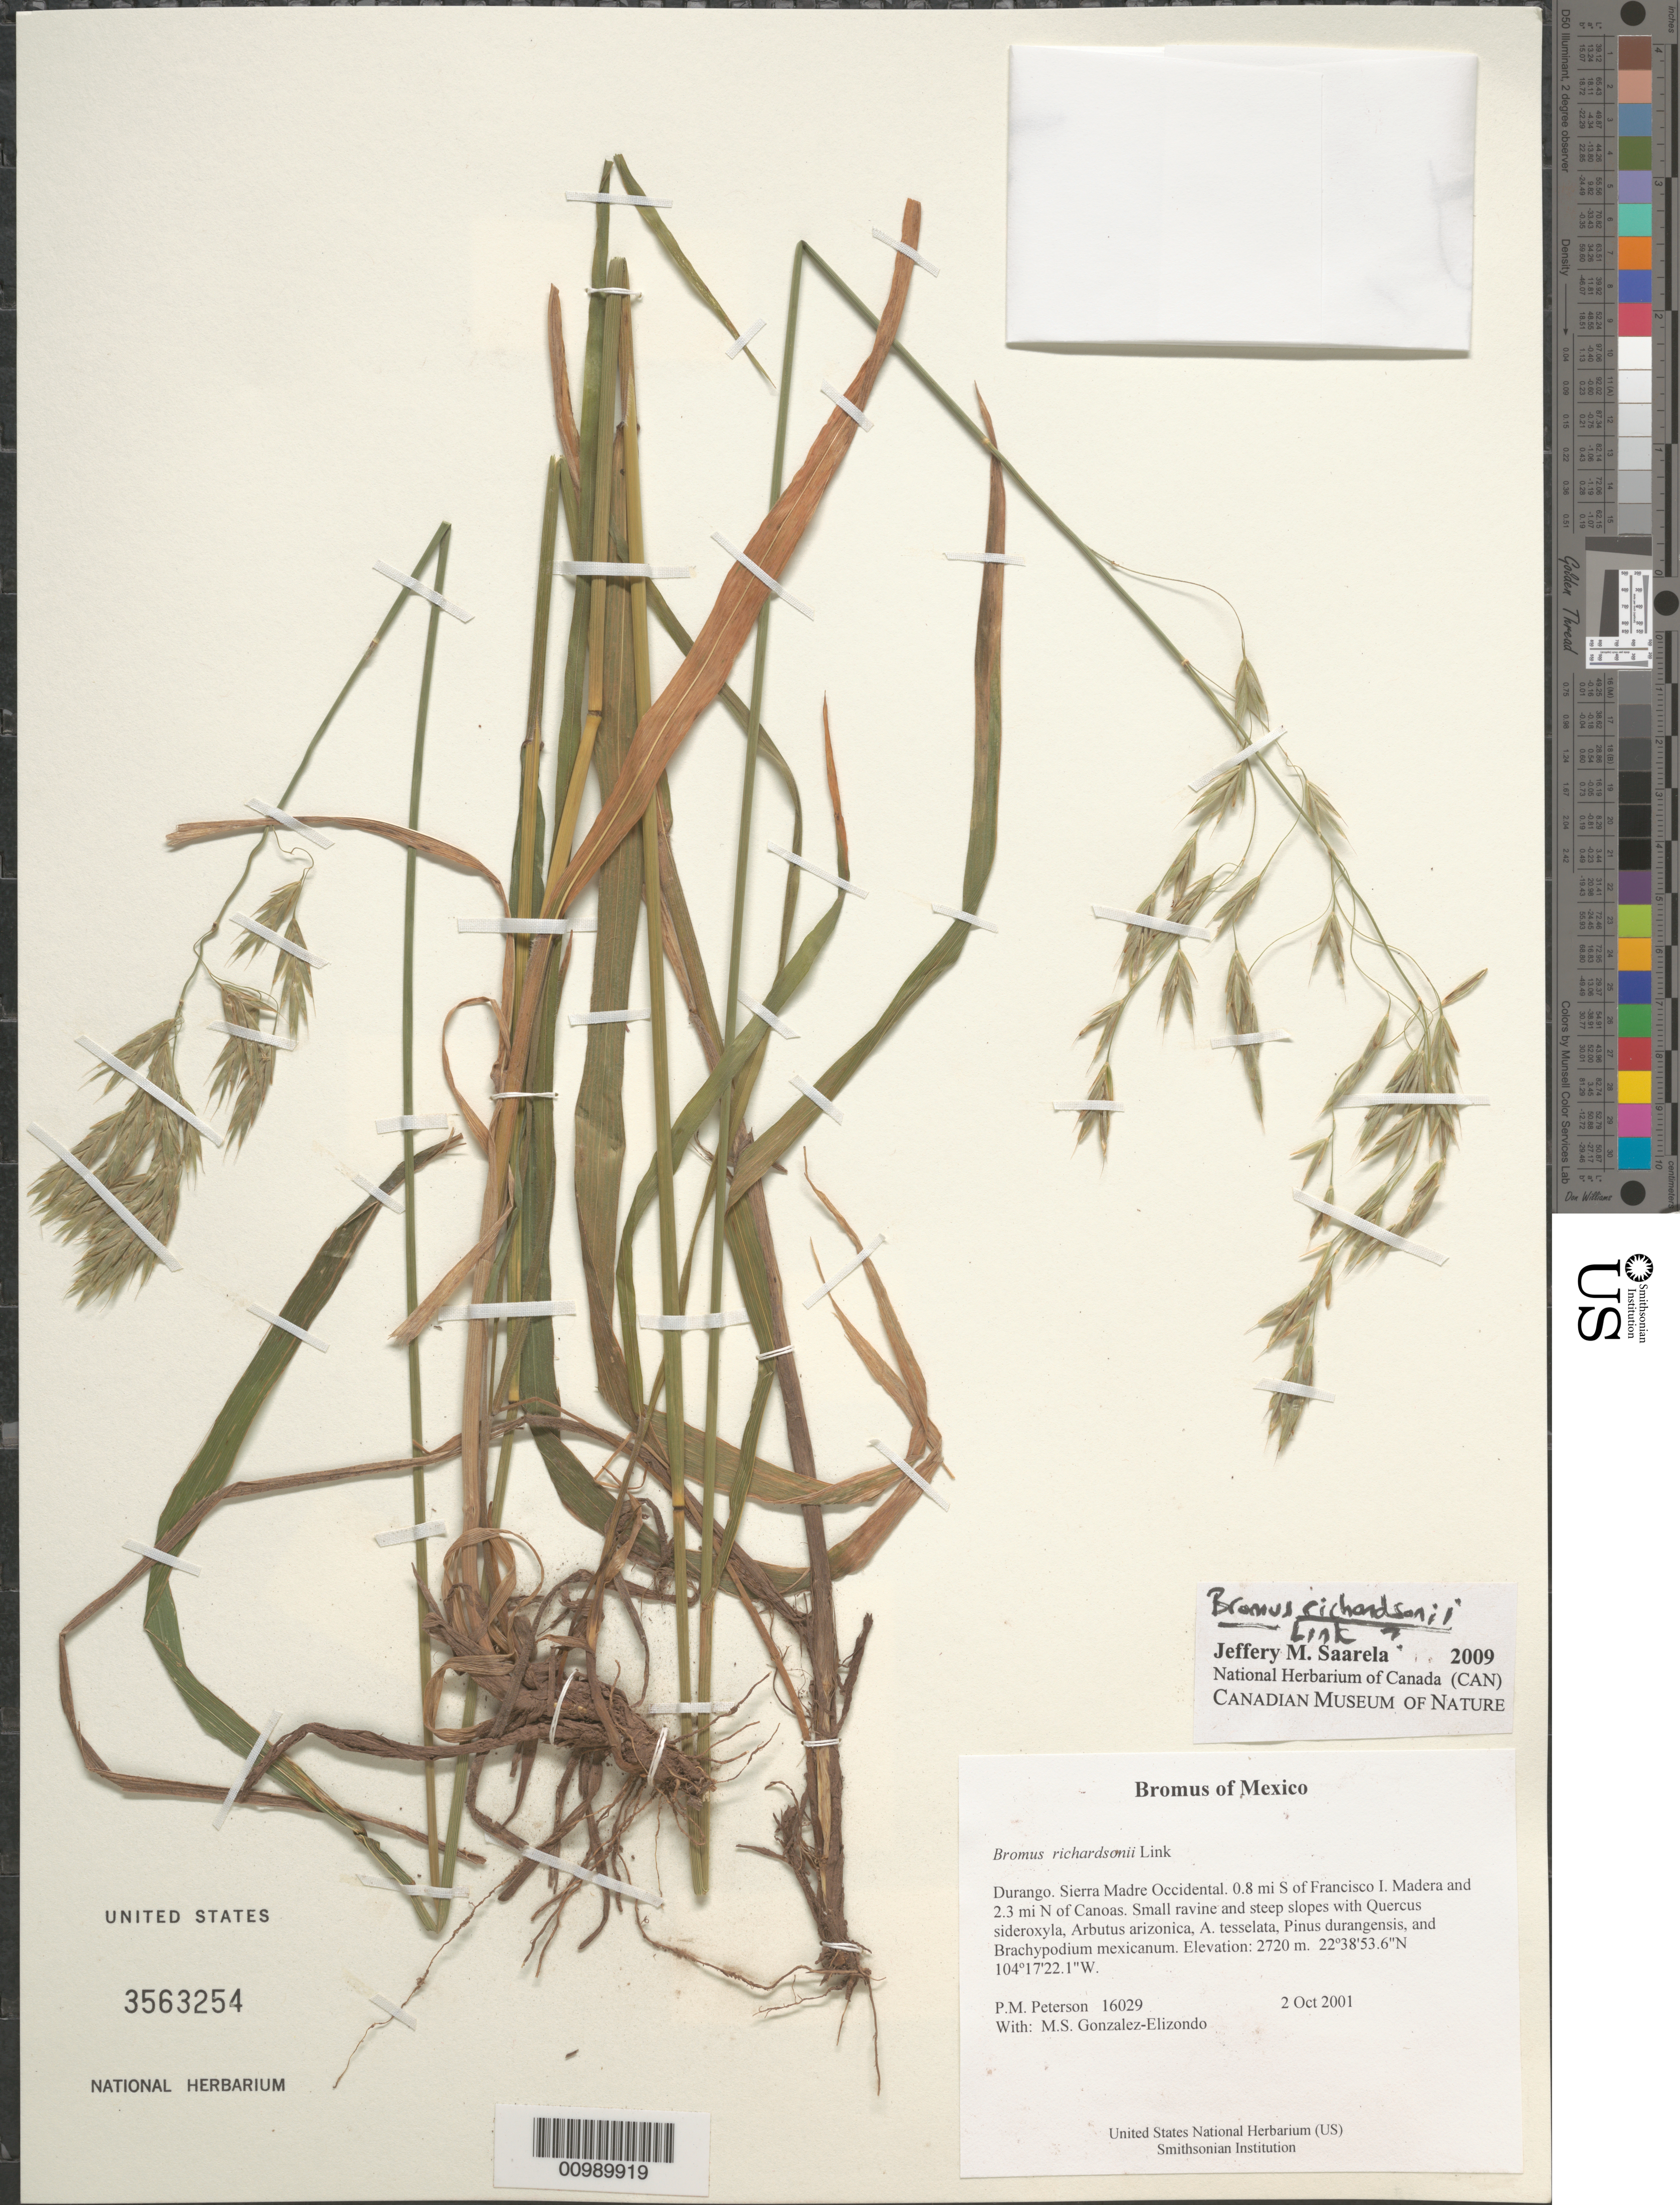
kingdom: Plantae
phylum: Tracheophyta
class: Liliopsida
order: Poales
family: Poaceae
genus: Bromus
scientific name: Bromus richardsonii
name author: Link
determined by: Saarela, J. M., (CAN), Canadian Museum of Nature (CANADA)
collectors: P. M. Peterson & M. S. González-Elizondo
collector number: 16029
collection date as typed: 02 Oct 2001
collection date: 2001-10-02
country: Mexico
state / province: Durango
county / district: Sierra Madre Occidental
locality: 0.8 mi S of Francisco I. Madera and 2.3 mi N of Canoas. Small ravine and steep slopes with Quercus sideroxyla, Arbutus arizonica, A. tesselata, Pinus durangensis, and Brachypodium mexicanum.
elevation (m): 2720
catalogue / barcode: US 3563254